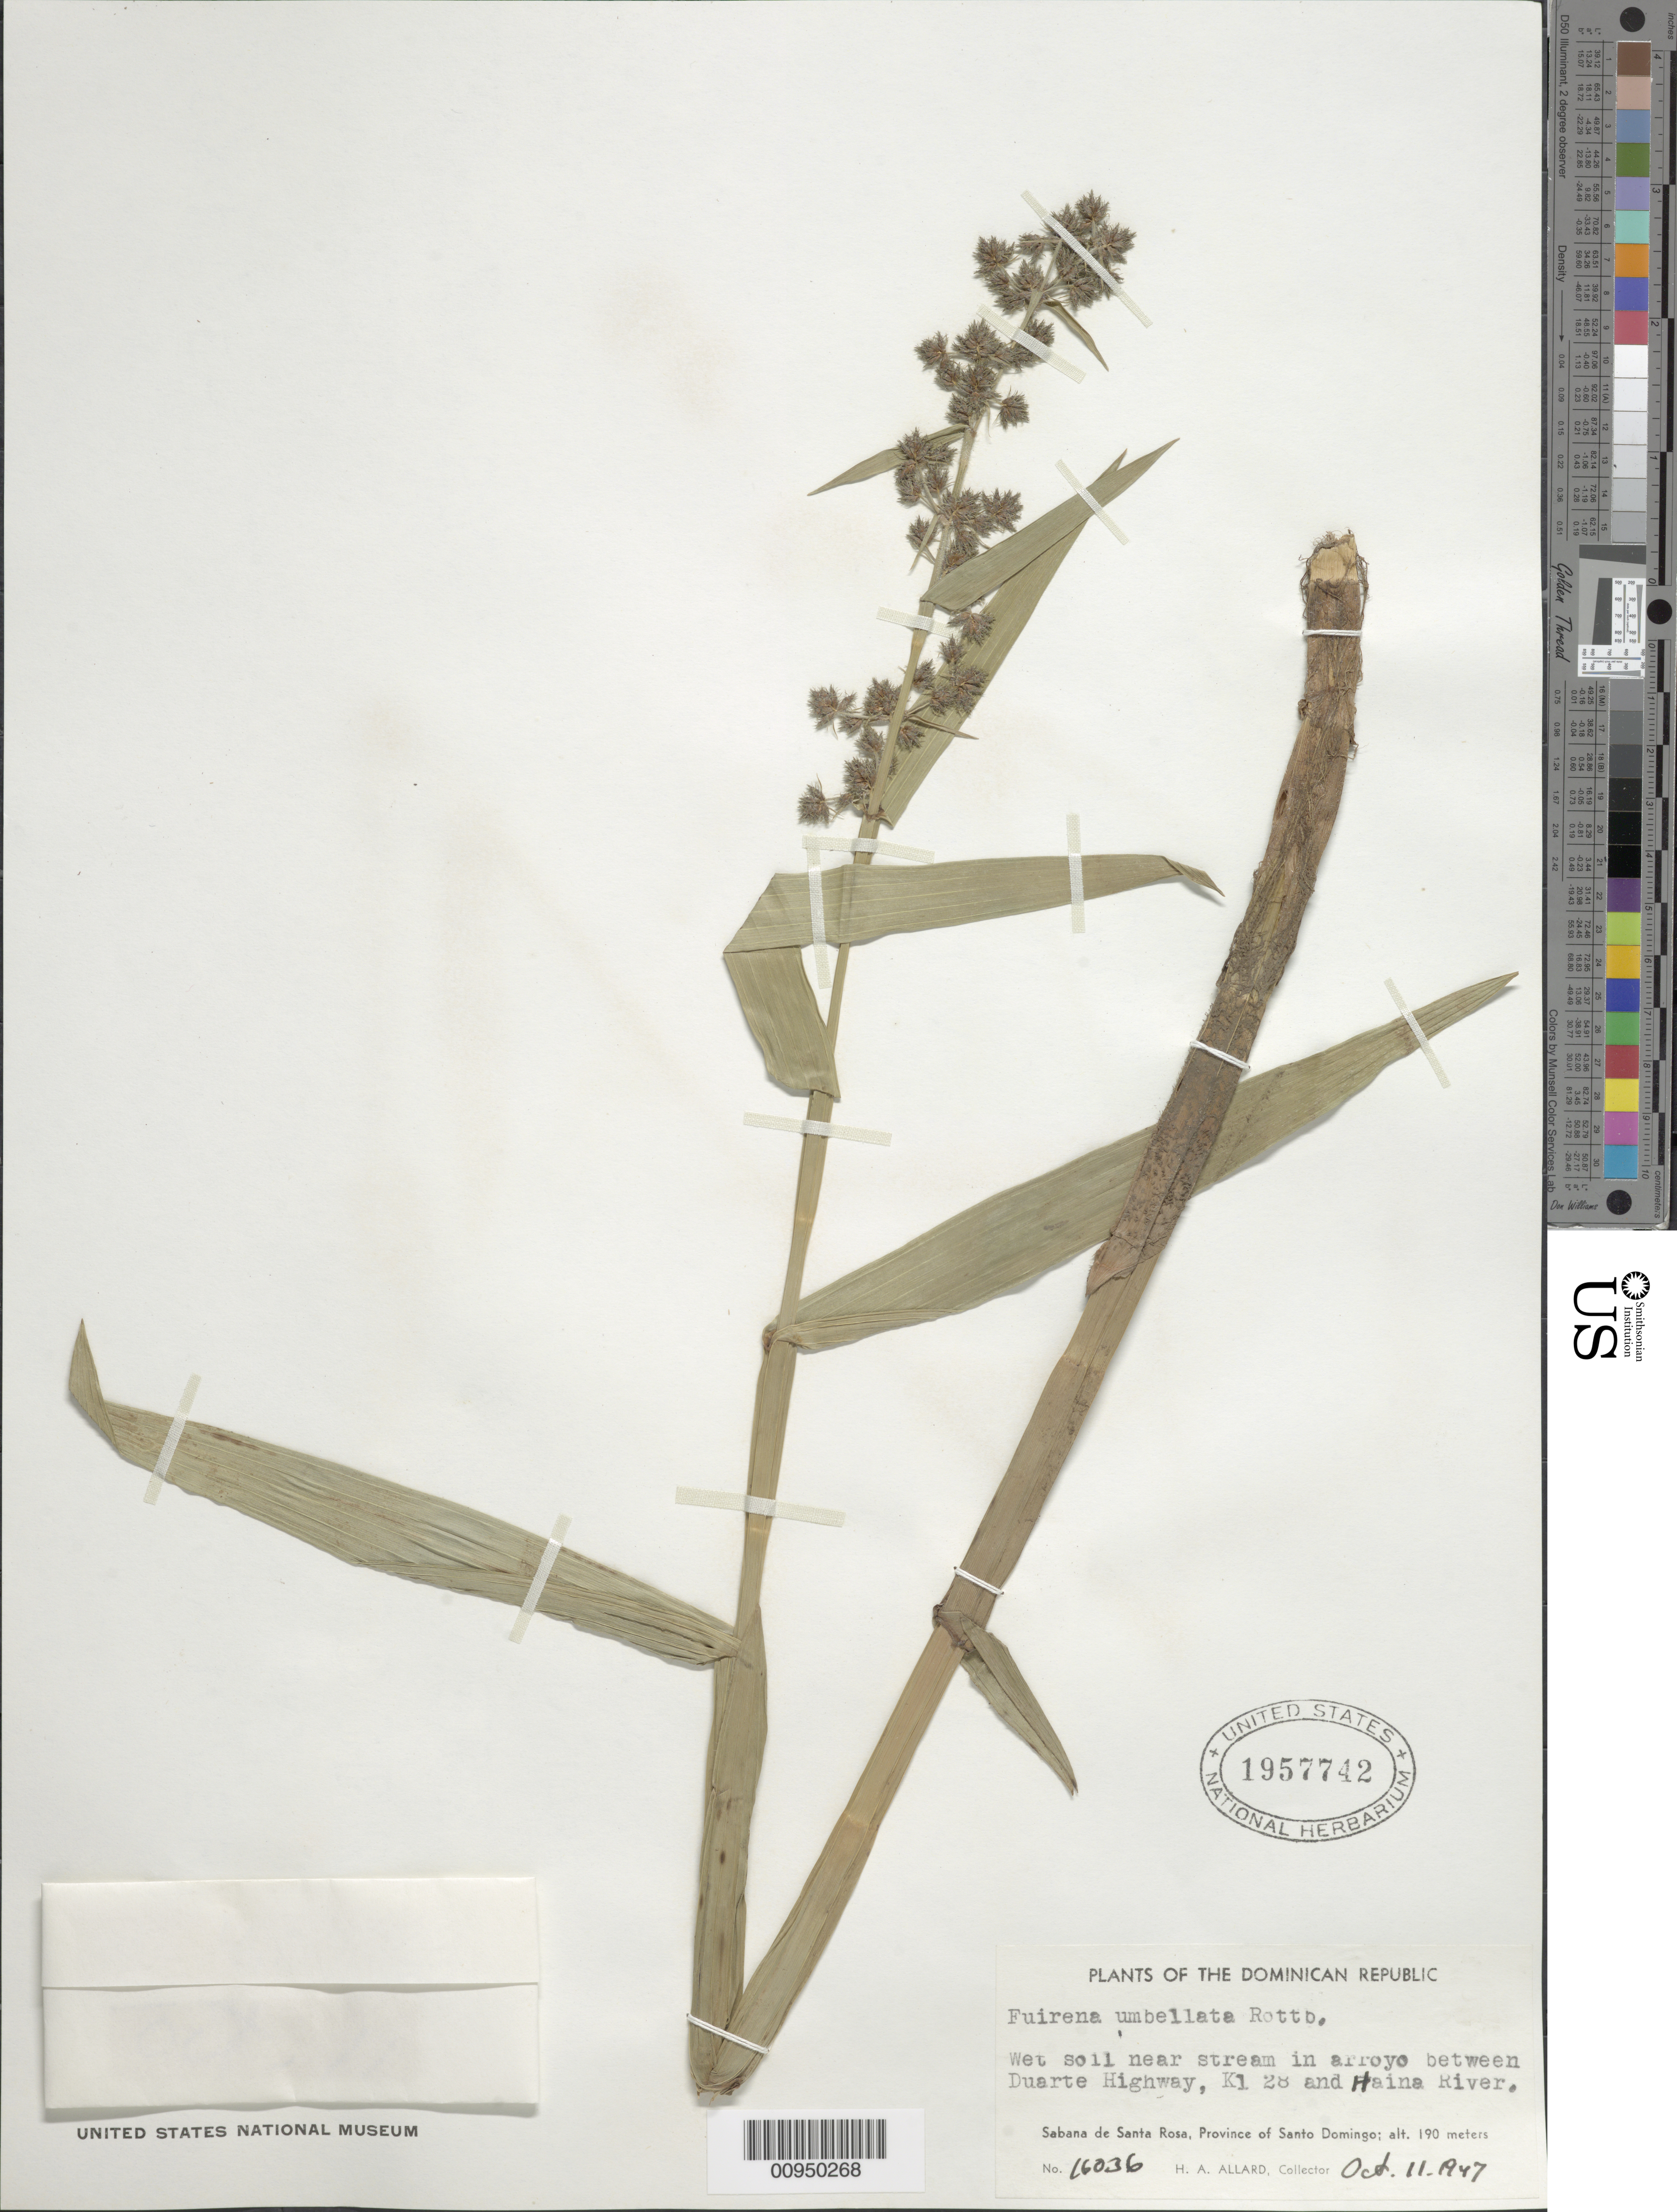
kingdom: Plantae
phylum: Tracheophyta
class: Liliopsida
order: Poales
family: Cyperaceae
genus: Fuirena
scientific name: Fuirena umbellata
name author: Rottb.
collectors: H. A. Allard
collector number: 16036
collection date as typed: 11 Oct 1947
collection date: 1947-10-11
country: Dominican Republic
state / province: Santo Domingo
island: Hispaniola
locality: Sabana de Santa Rosa, stream in arroyo between Duarte Highway, Kl 28 and Haina River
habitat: Wet soil near stream in arroyo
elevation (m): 190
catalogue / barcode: US 1957742